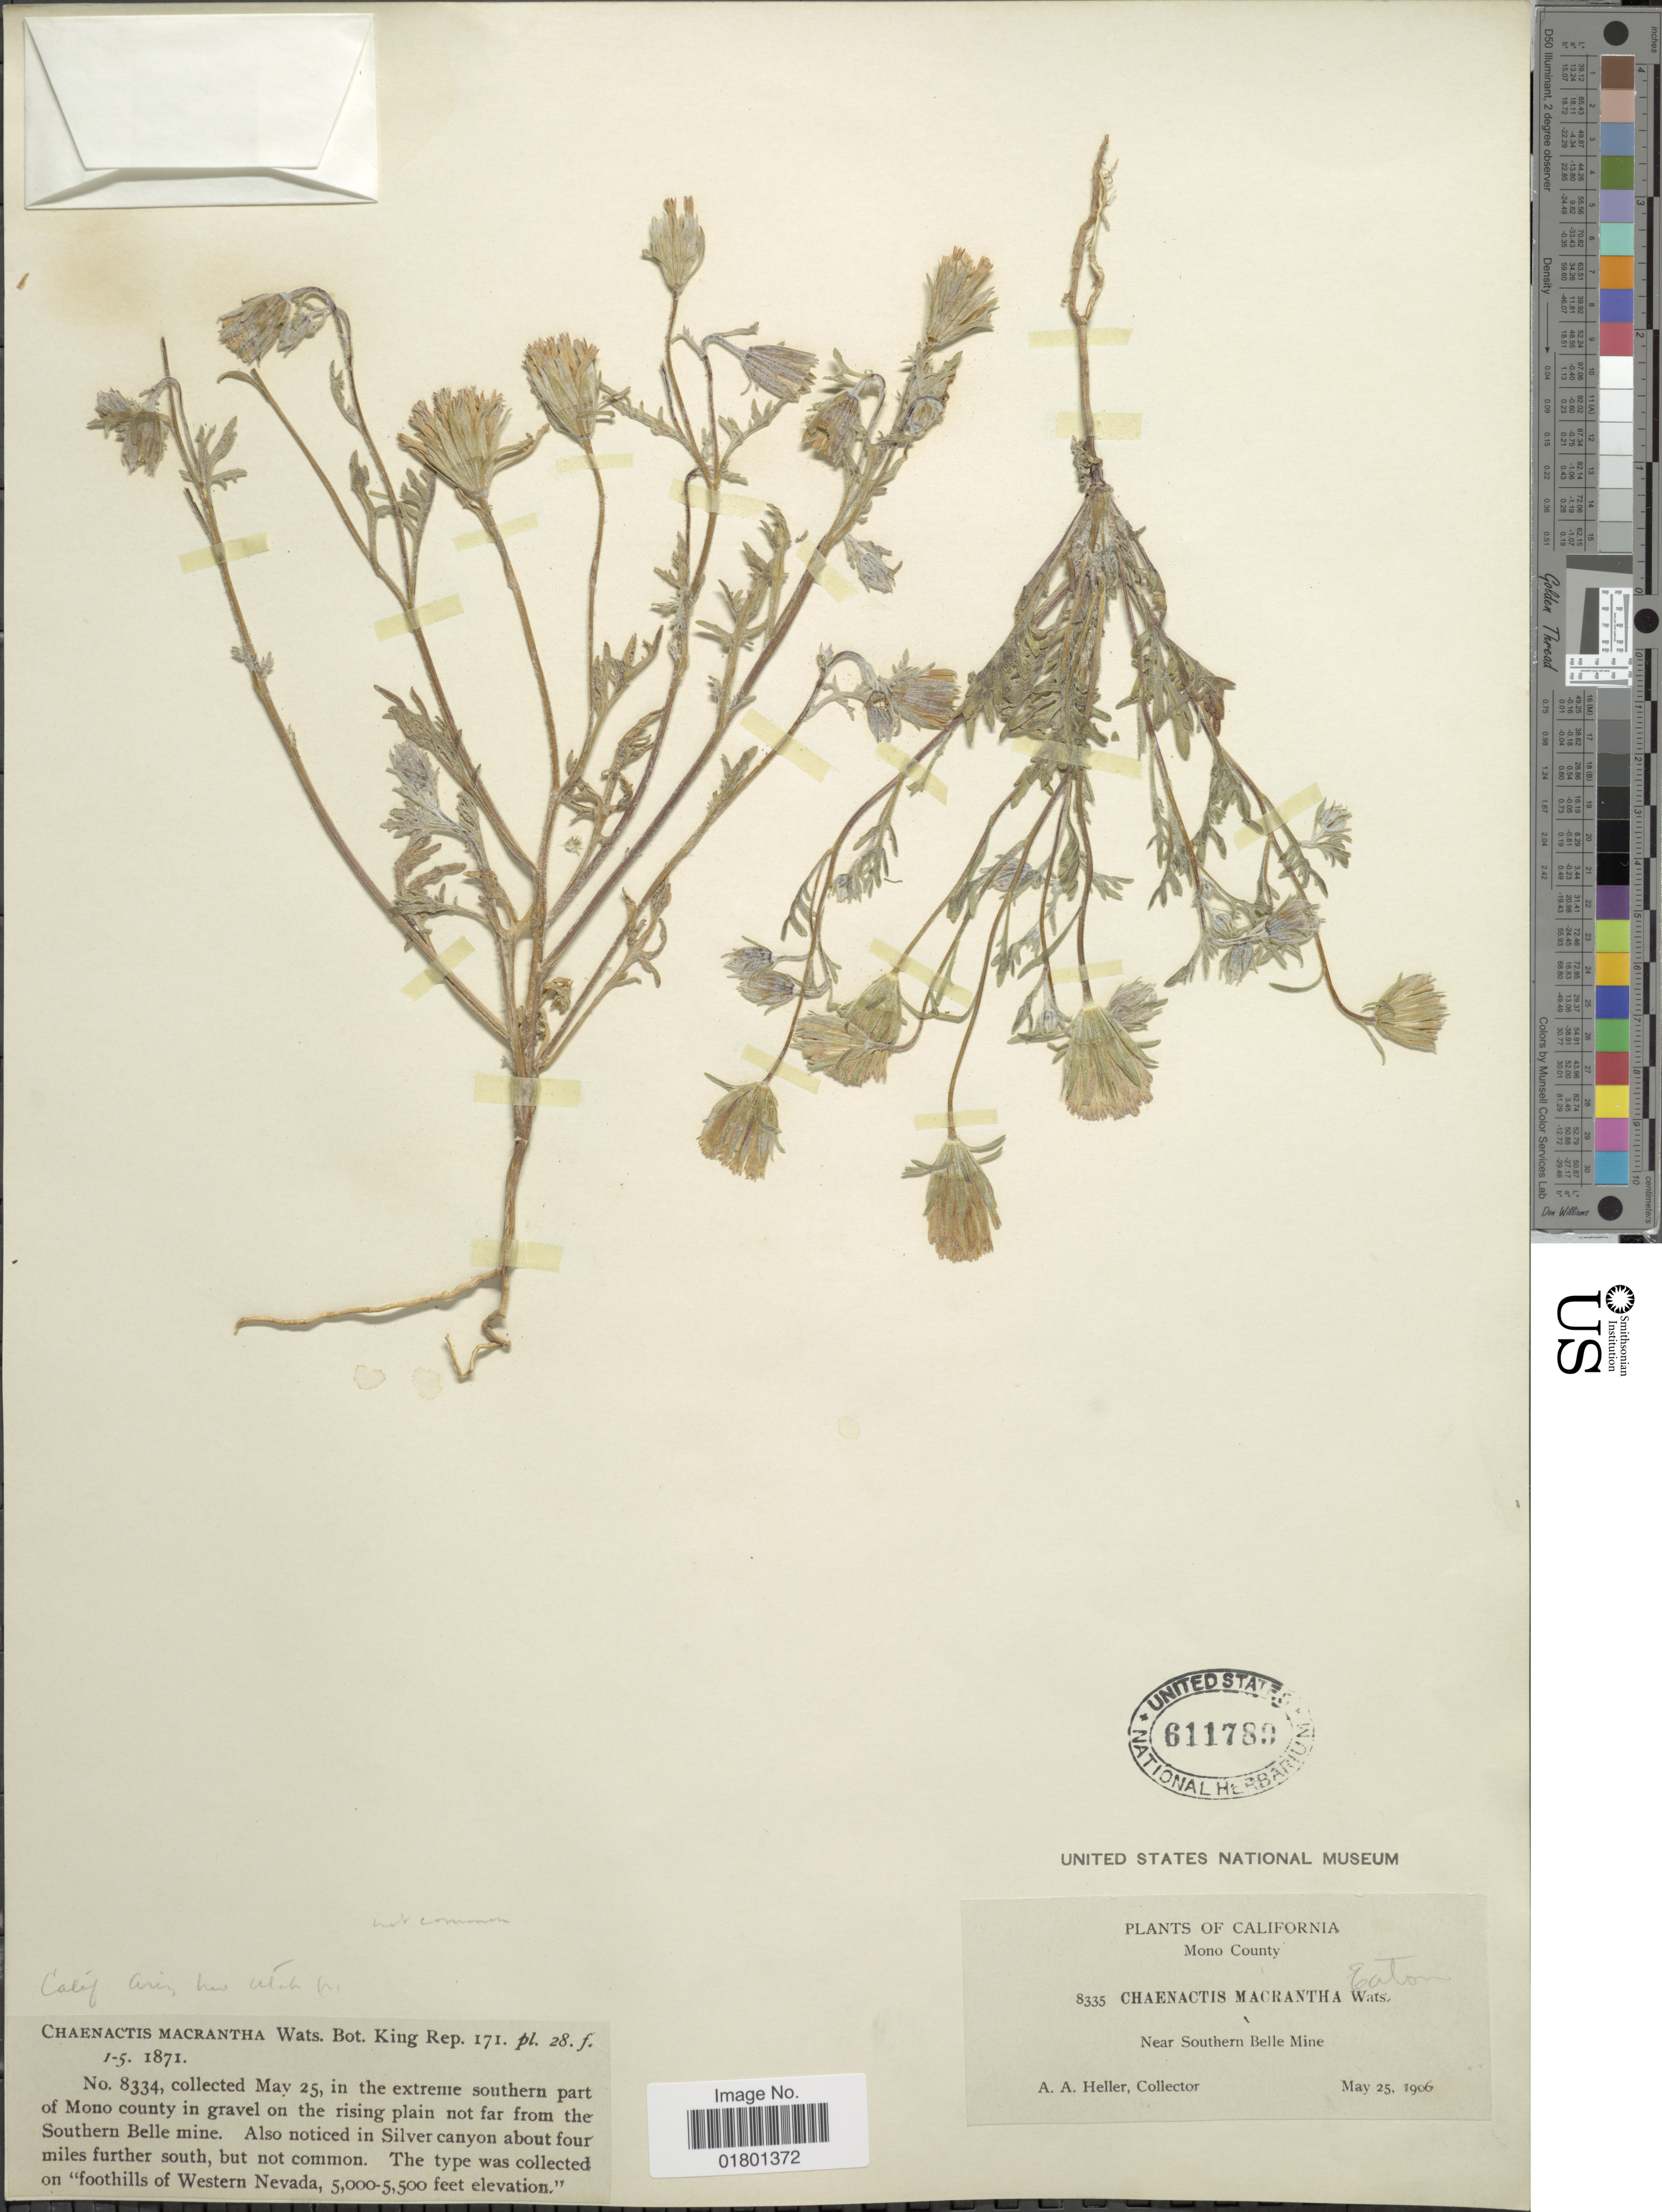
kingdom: Plantae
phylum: Tracheophyta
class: Magnoliopsida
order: Asterales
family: Asteraceae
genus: Chaenactis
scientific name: Chaenactis macrantha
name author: D.C. Eaton in C. King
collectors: A. A. Heller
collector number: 8335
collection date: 1906-05-25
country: United States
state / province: California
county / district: Mono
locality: Mono County, Near Southern Belle Mine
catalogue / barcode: US 611789